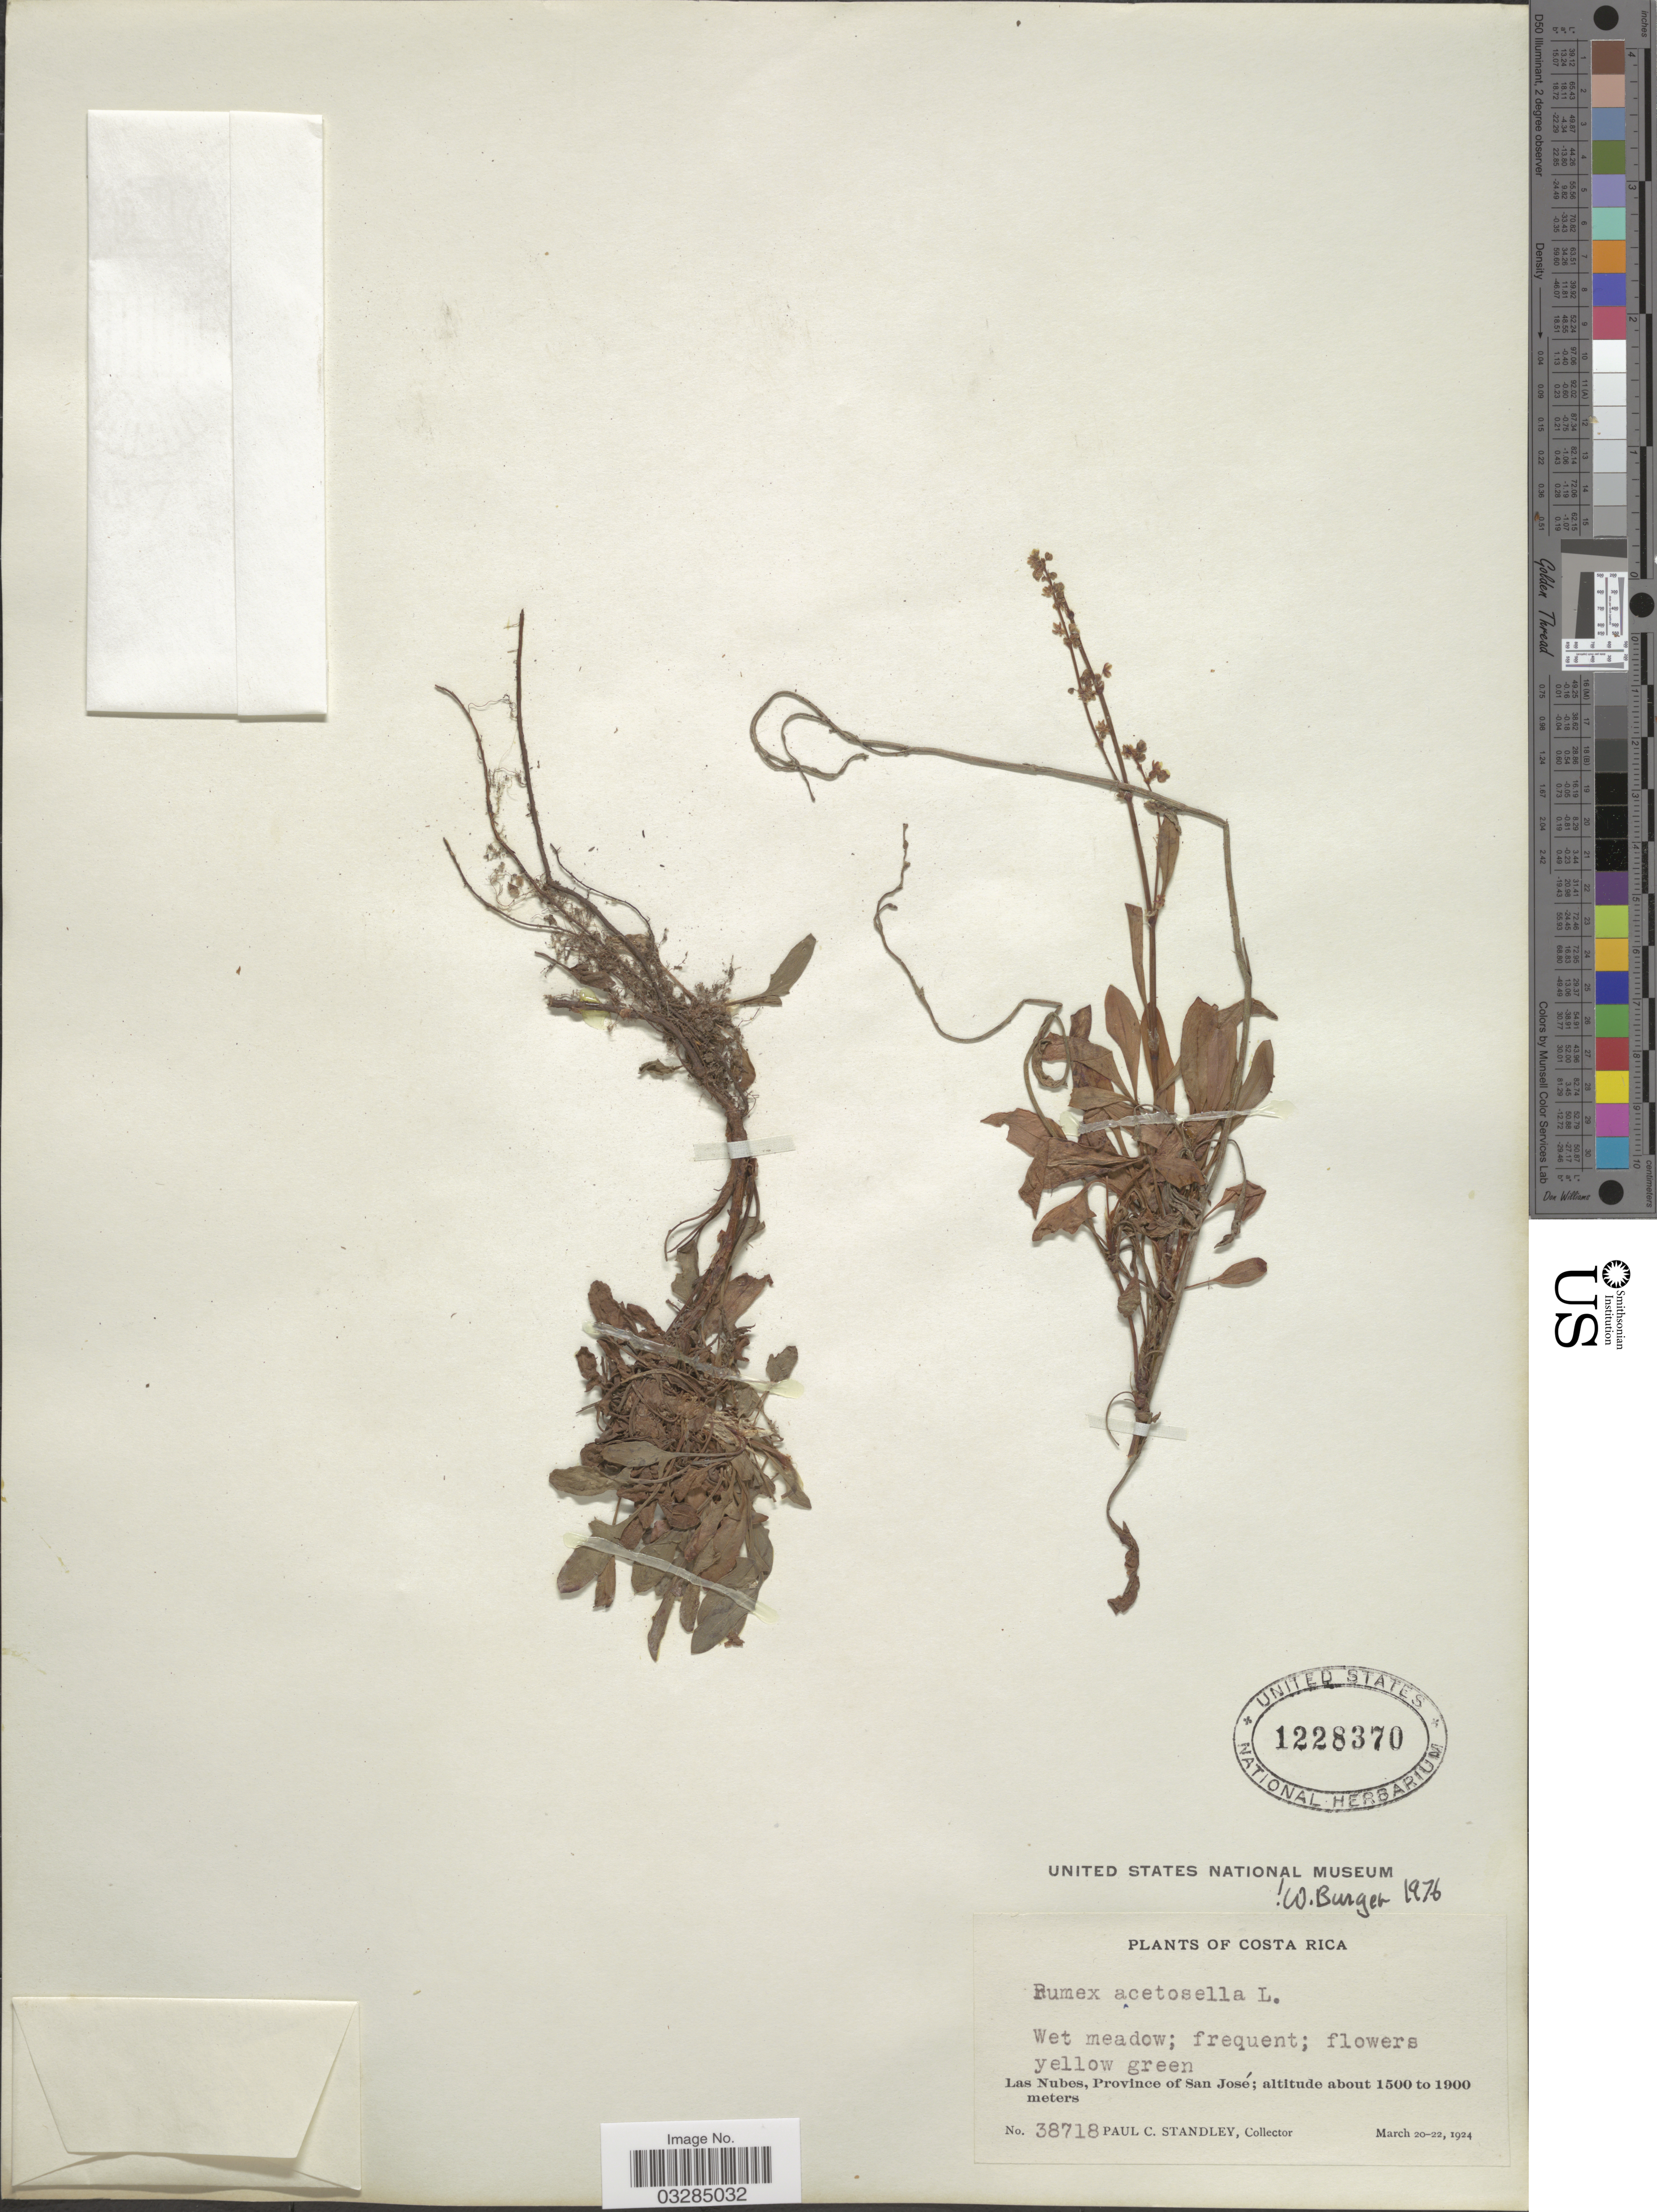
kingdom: Plantae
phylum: Tracheophyta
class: Magnoliopsida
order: Caryophyllales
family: Polygonaceae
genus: Rumex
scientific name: Rumex acetosella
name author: L.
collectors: P. C. Standley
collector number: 38718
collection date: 1924-03-20/1924-03-22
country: Costa Rica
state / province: San José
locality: Las Nubes.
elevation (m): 1500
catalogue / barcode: US 1228370